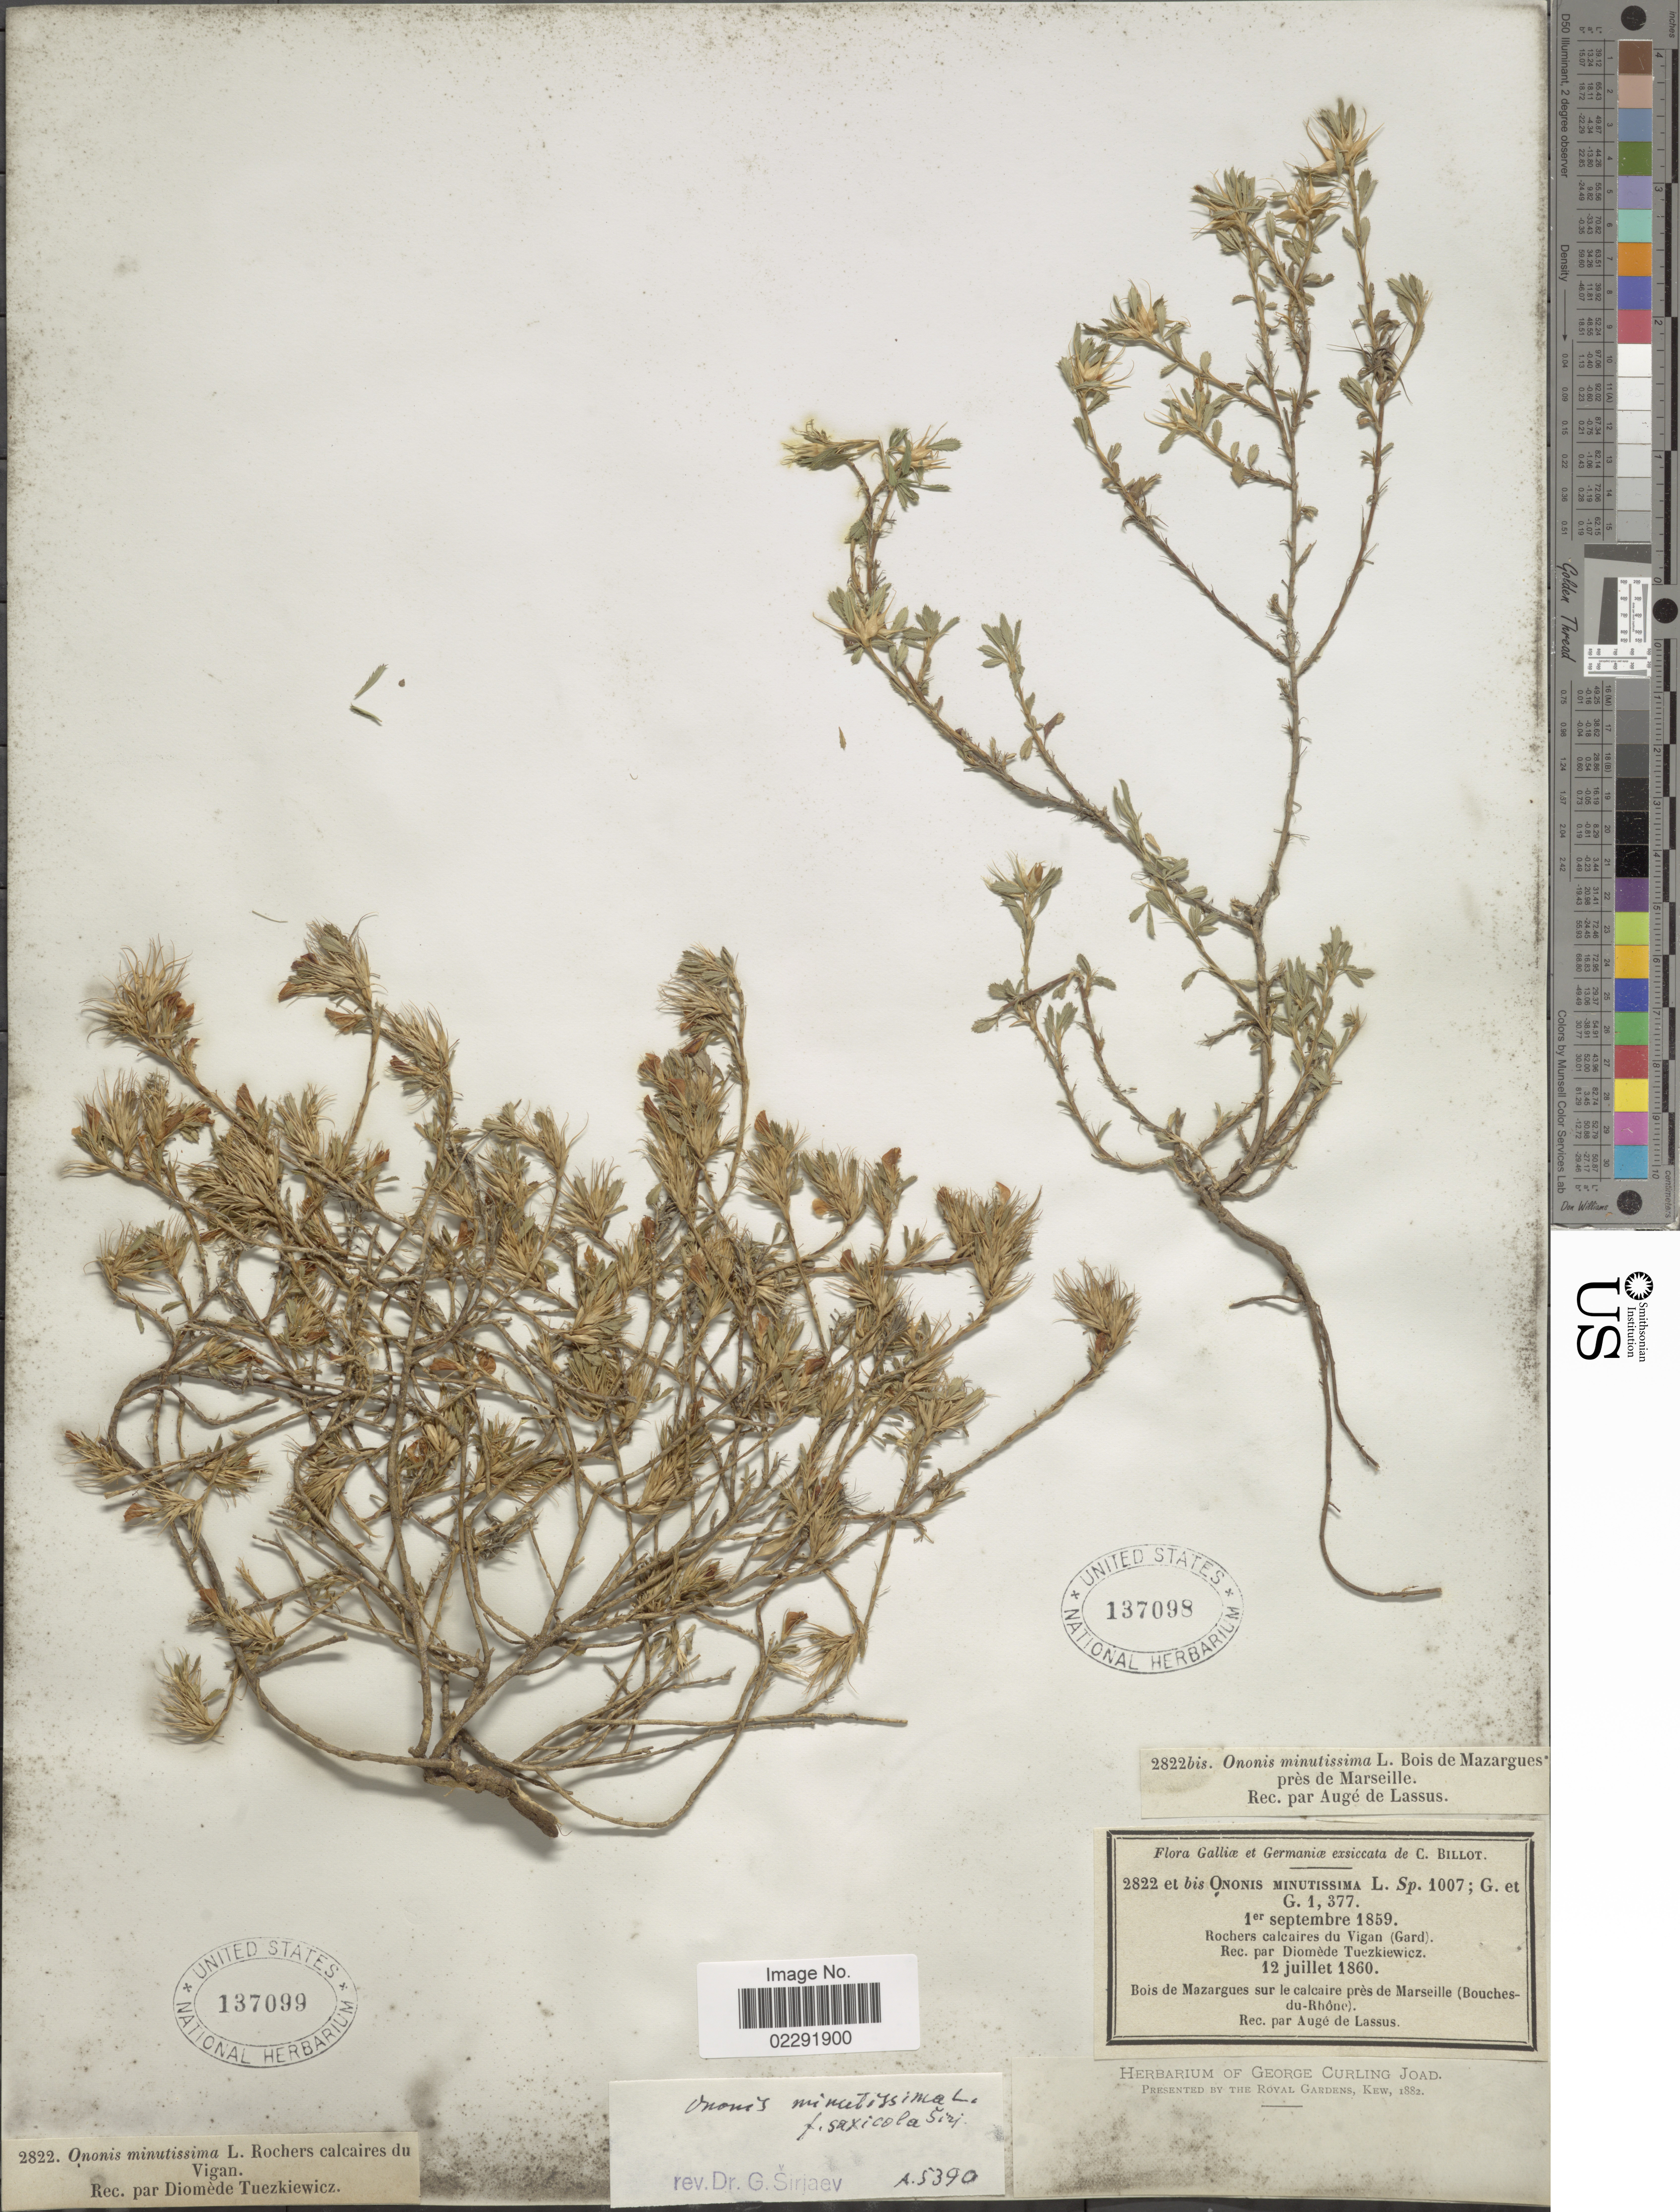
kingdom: Plantae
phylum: Tracheophyta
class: Magnoliopsida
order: Fabales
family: Fabaceae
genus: Ononis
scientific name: Ononis minutissima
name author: L.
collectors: D. Tuezkiewicz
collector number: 2822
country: France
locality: Vigan, Gard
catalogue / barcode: US 137099